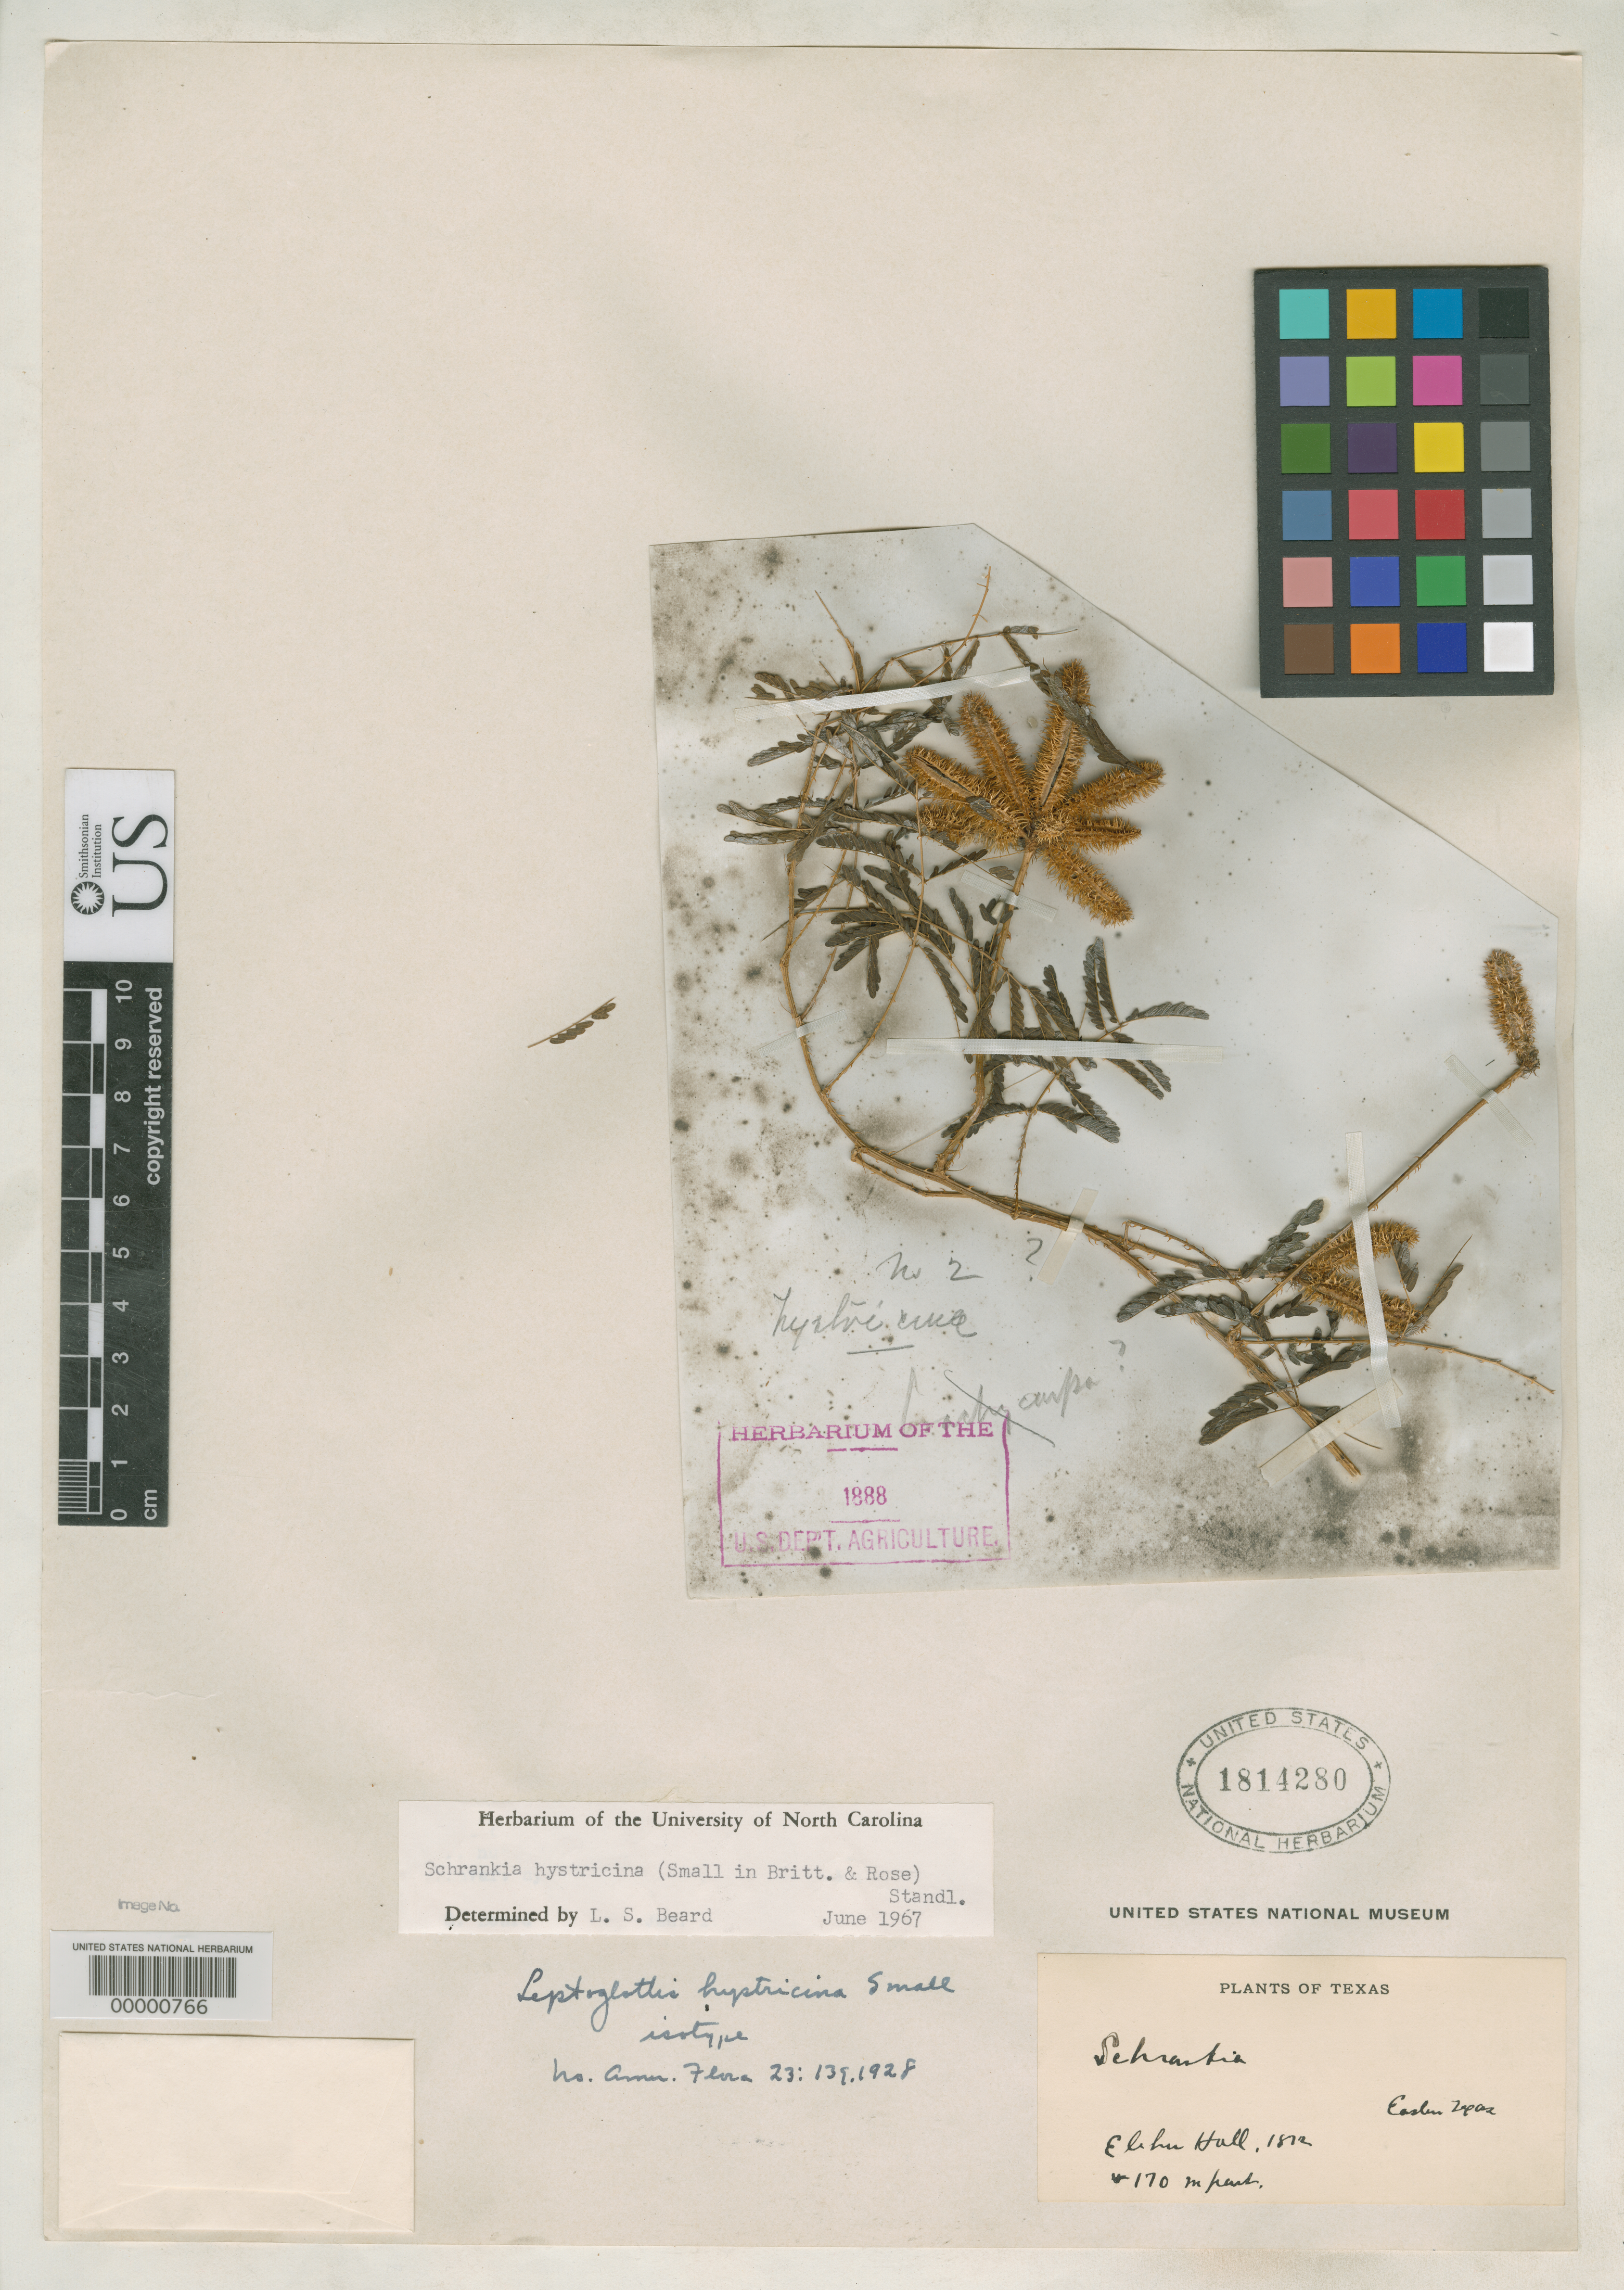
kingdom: Plantae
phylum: Tracheophyta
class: Magnoliopsida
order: Fabales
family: Fabaceae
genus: Leptoglottis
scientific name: Leptoglottis hystricina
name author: Small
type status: Isotype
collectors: E. Hall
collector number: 170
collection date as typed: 1872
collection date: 1872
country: United States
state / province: Texas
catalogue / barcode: US 1814280